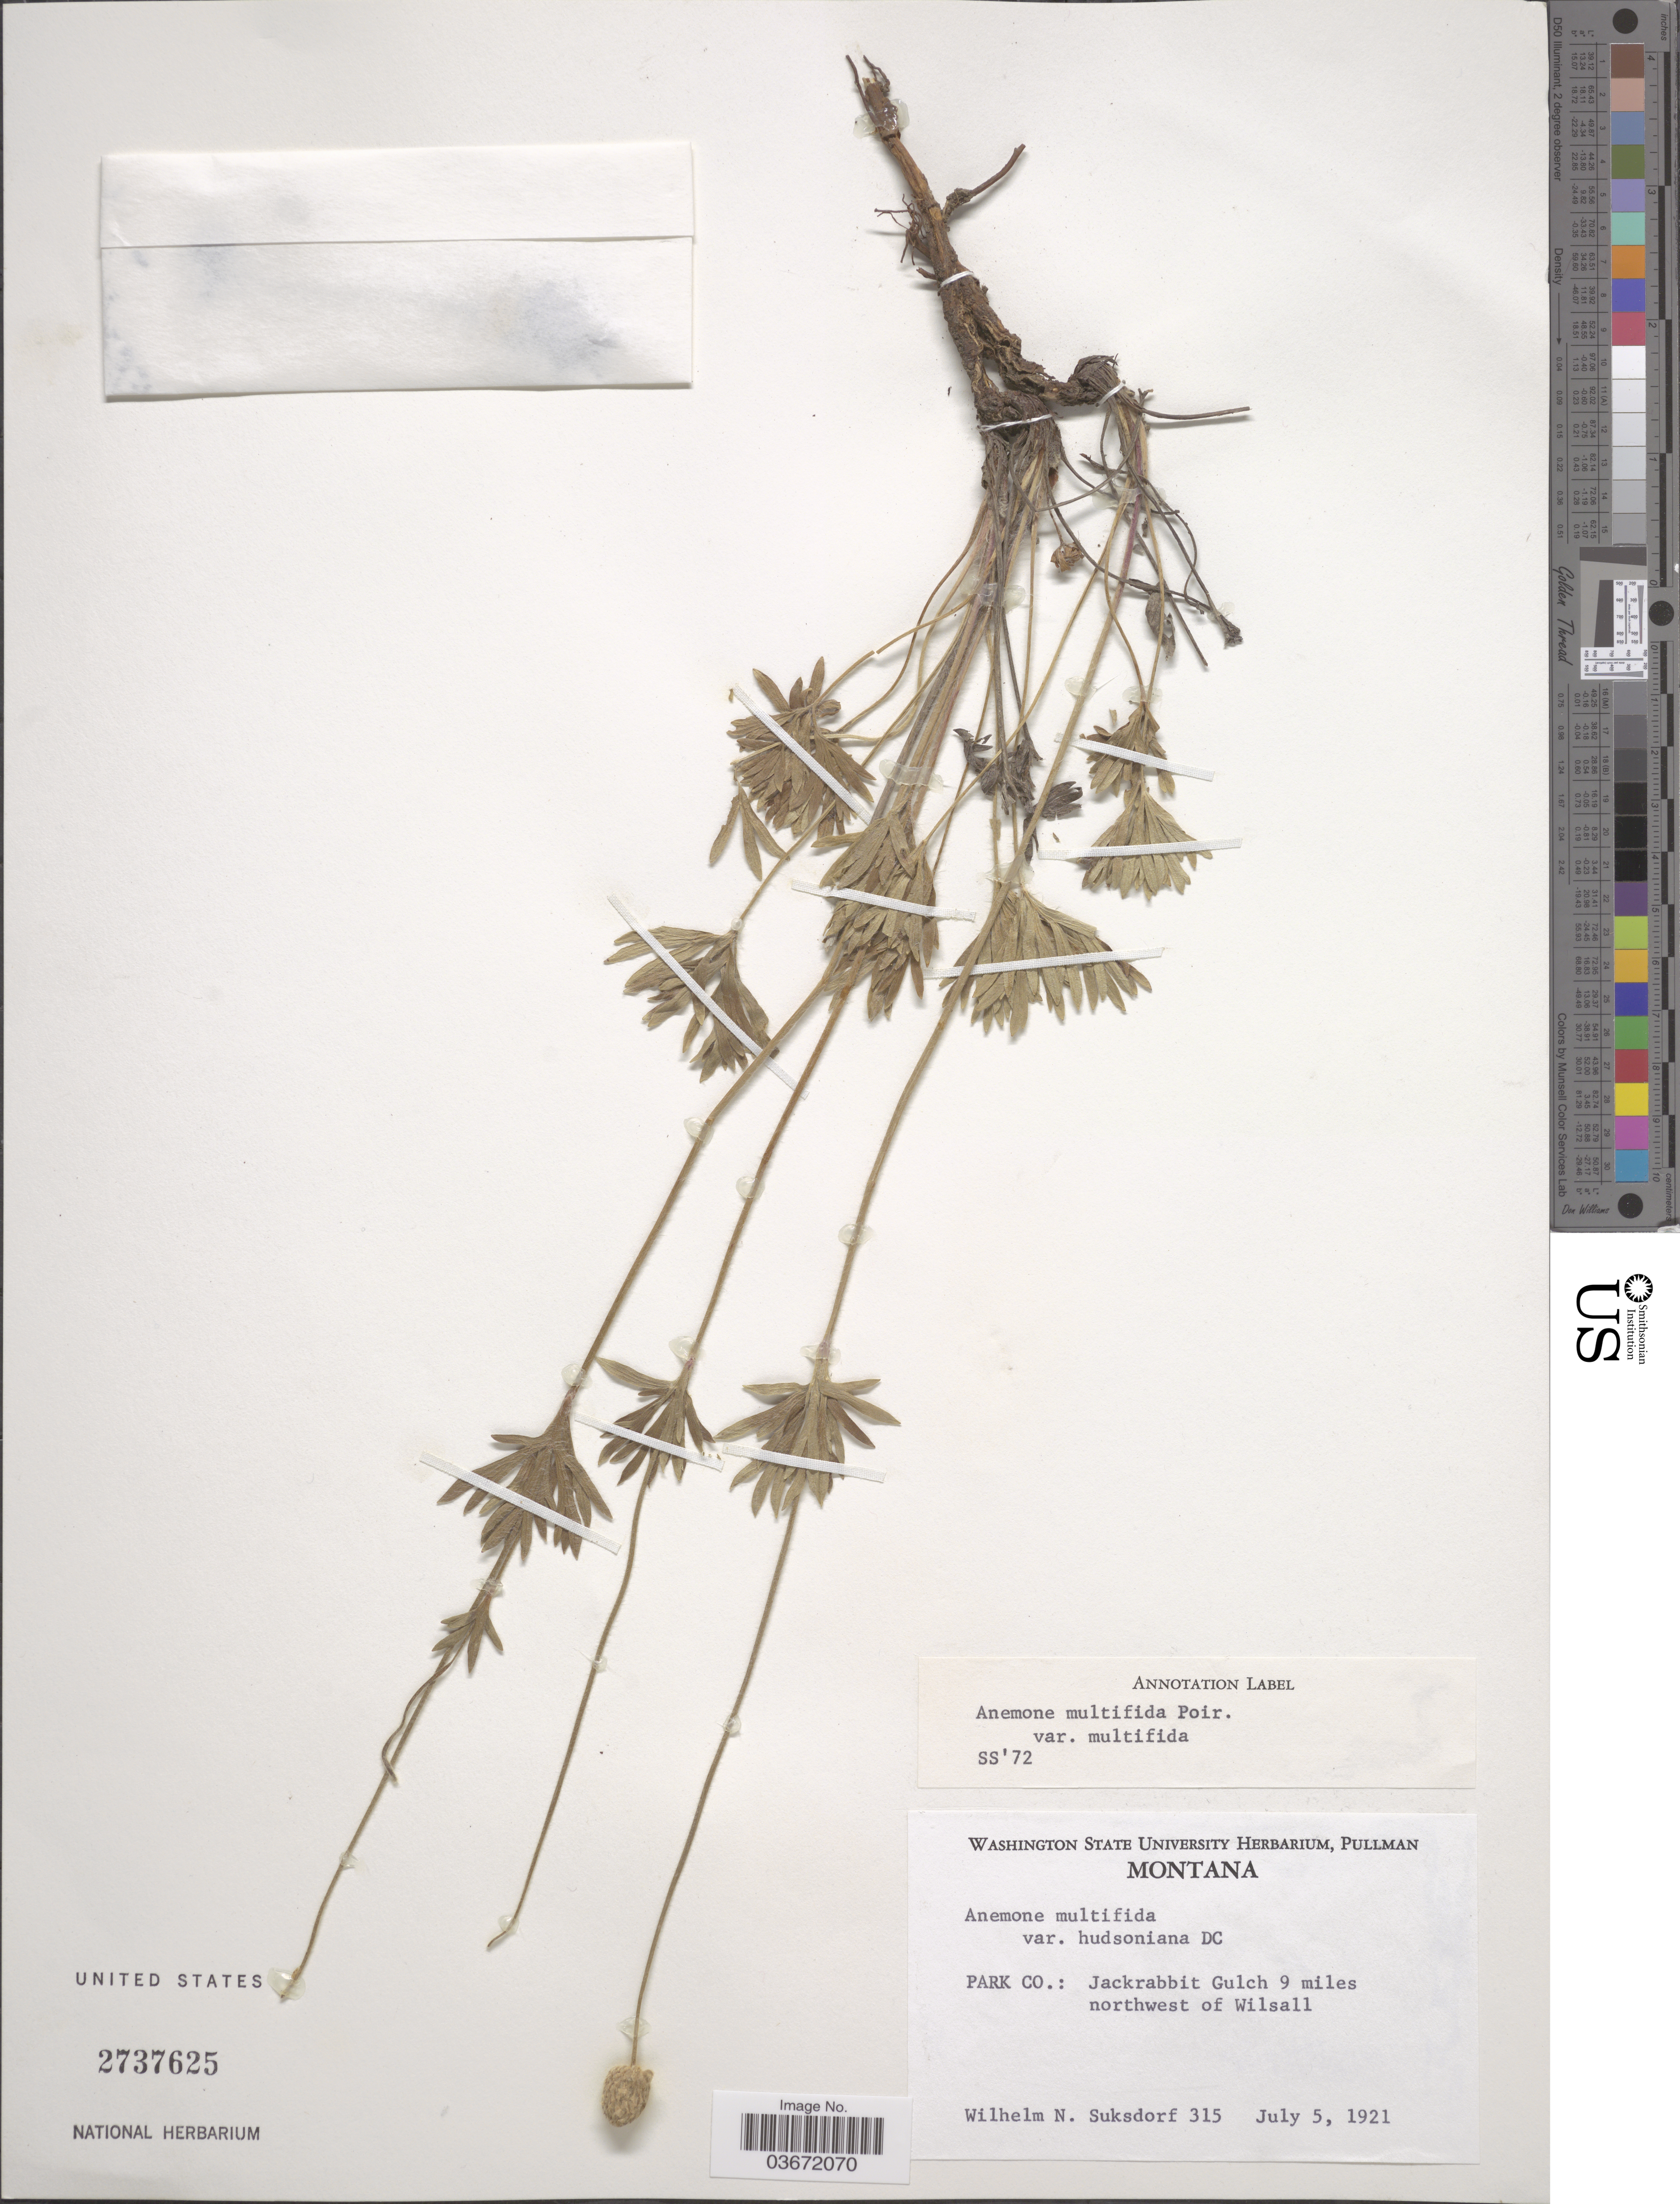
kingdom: Plantae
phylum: Tracheophyta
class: Magnoliopsida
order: Ranunculales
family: Ranunculaceae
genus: Anemone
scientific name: Anemone globosa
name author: (Torr. & A. Gray) Nutt. ex A. Heller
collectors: W. N. Suksdorf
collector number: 315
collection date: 1921-07-05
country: United States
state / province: Montana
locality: Park Co.: Jackrabbit Gulch 9 miles northwest of Wilsall.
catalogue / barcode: US 2737625